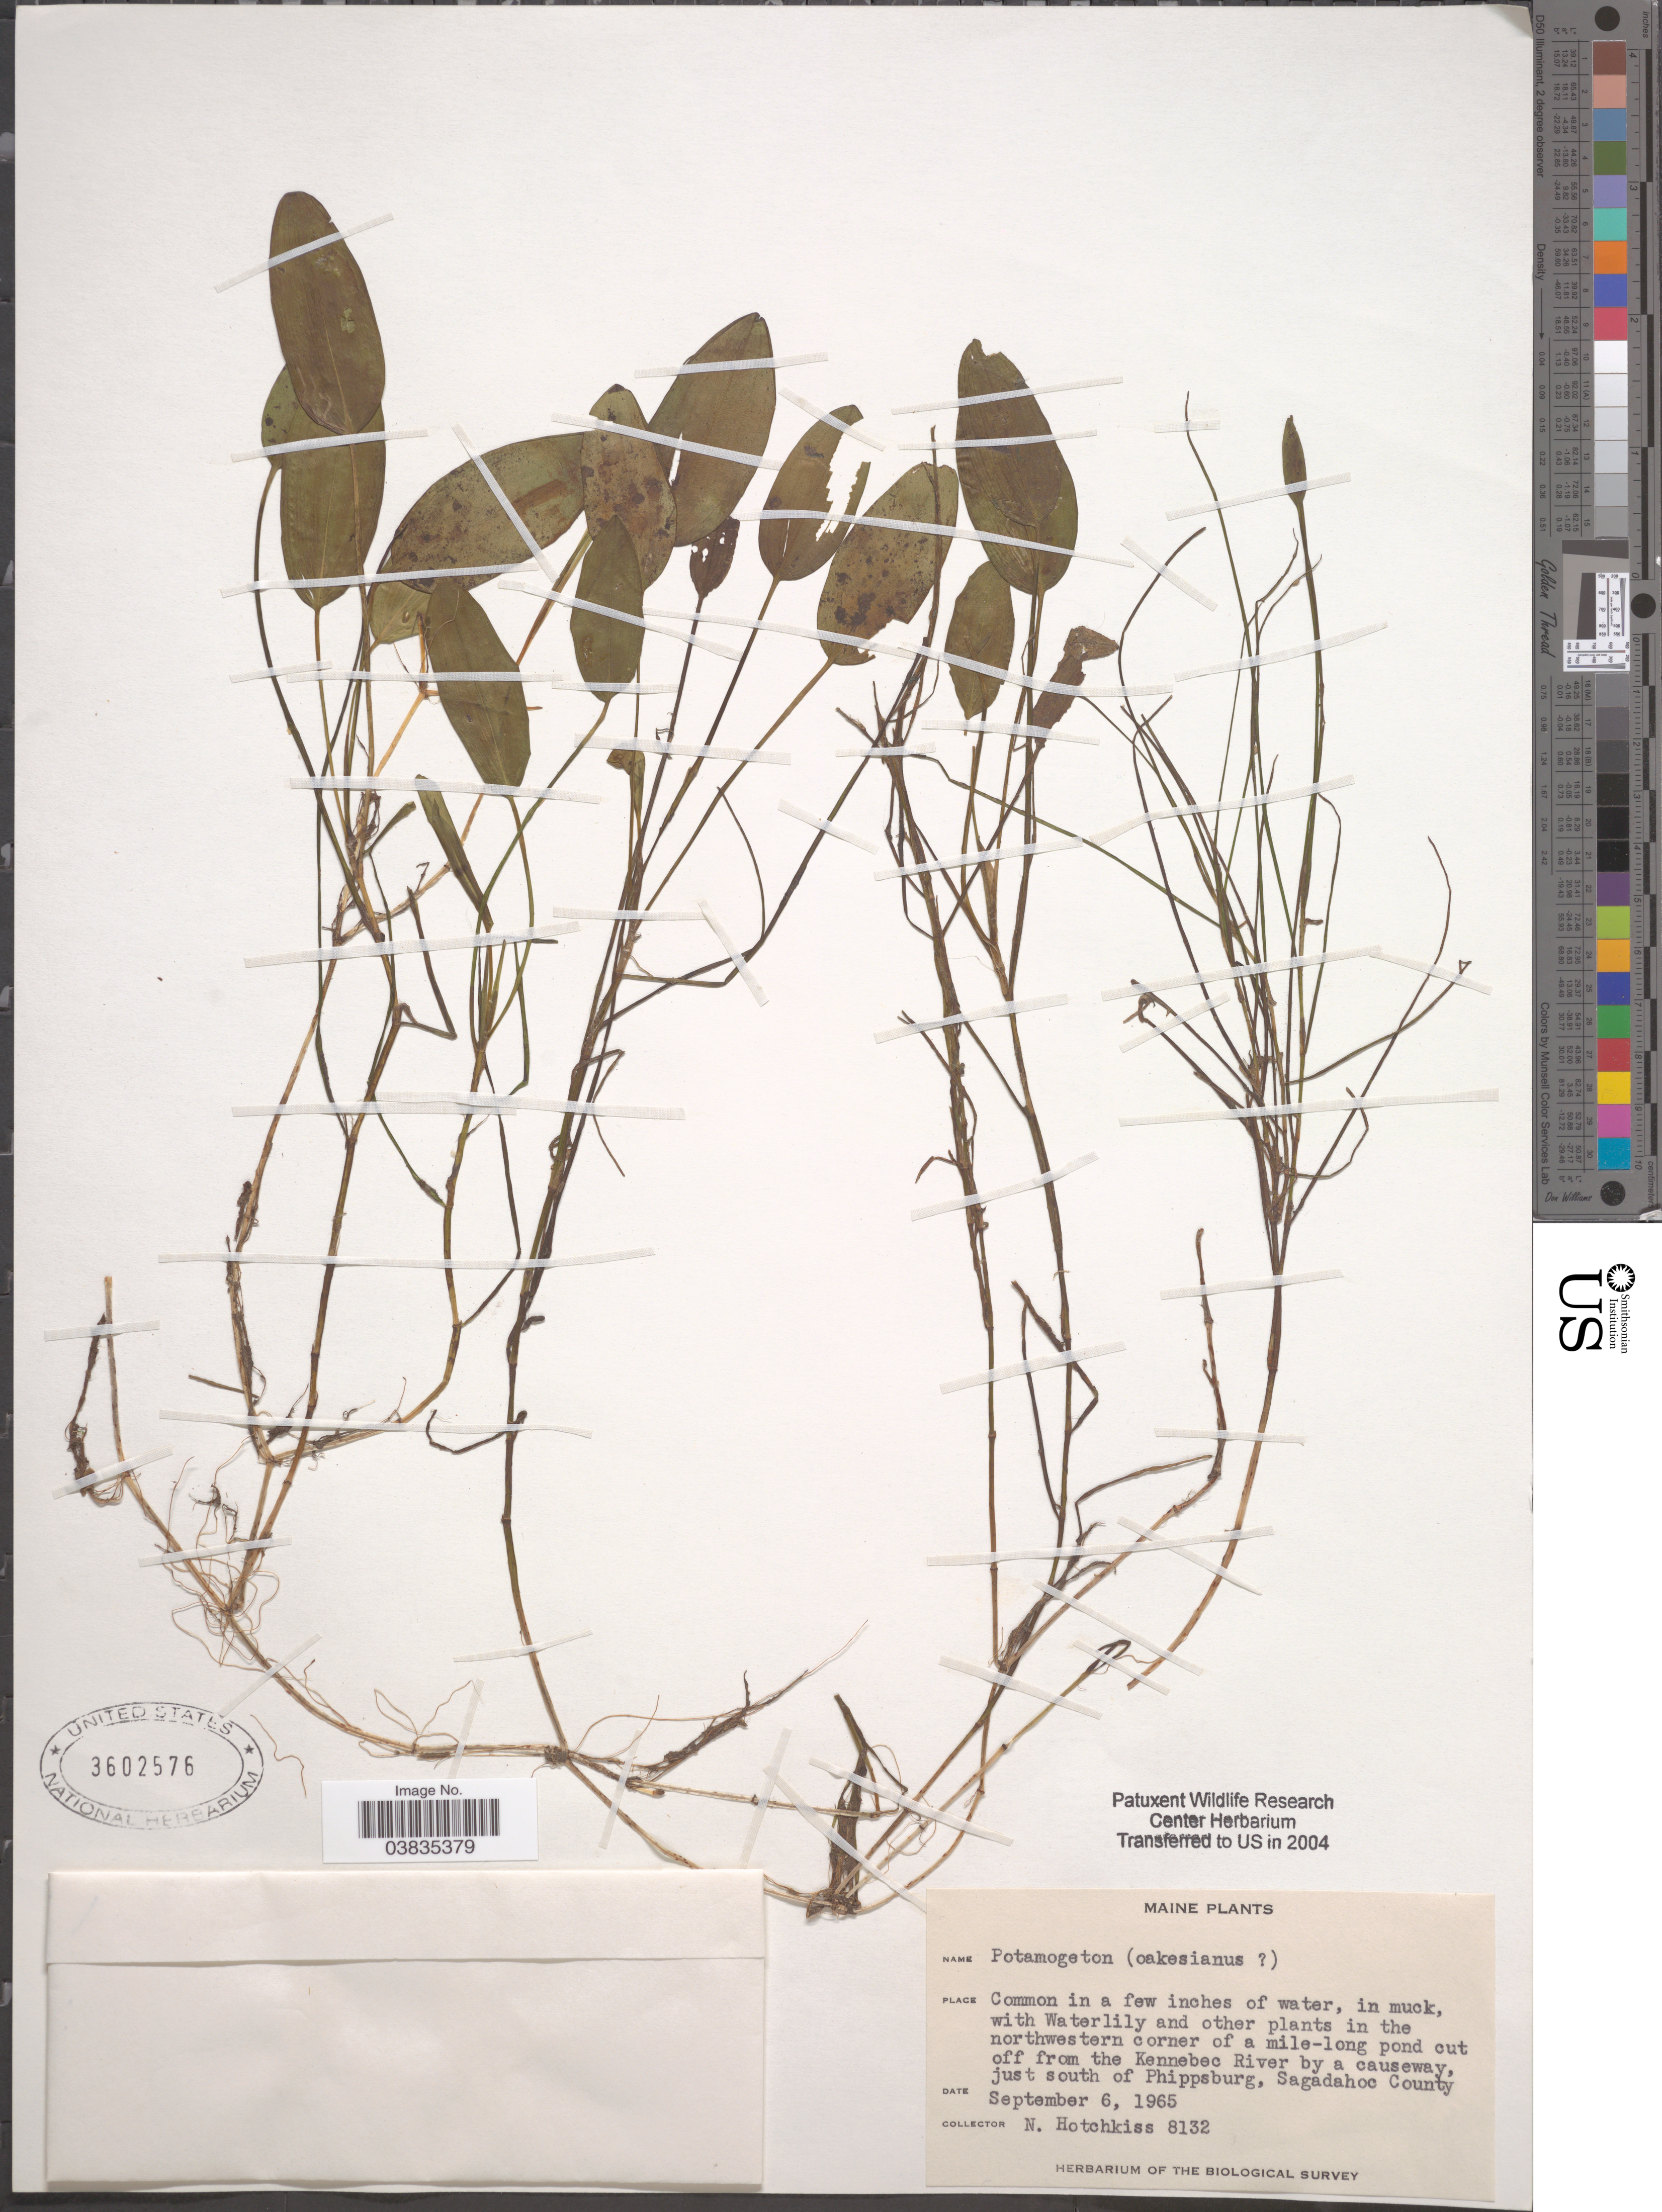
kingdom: Plantae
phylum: Tracheophyta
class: Liliopsida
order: Alismatales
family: Potamogetonaceae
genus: Potamogeton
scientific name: Potamogeton oakesianus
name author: J.W. Robbins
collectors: N. Hotchkiss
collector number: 8132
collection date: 1965-09-06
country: United States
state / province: Maine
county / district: Sagadahoc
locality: Cut off from the Kennebec River by a causeway, just south of Phippsburg,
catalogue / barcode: US 3602576